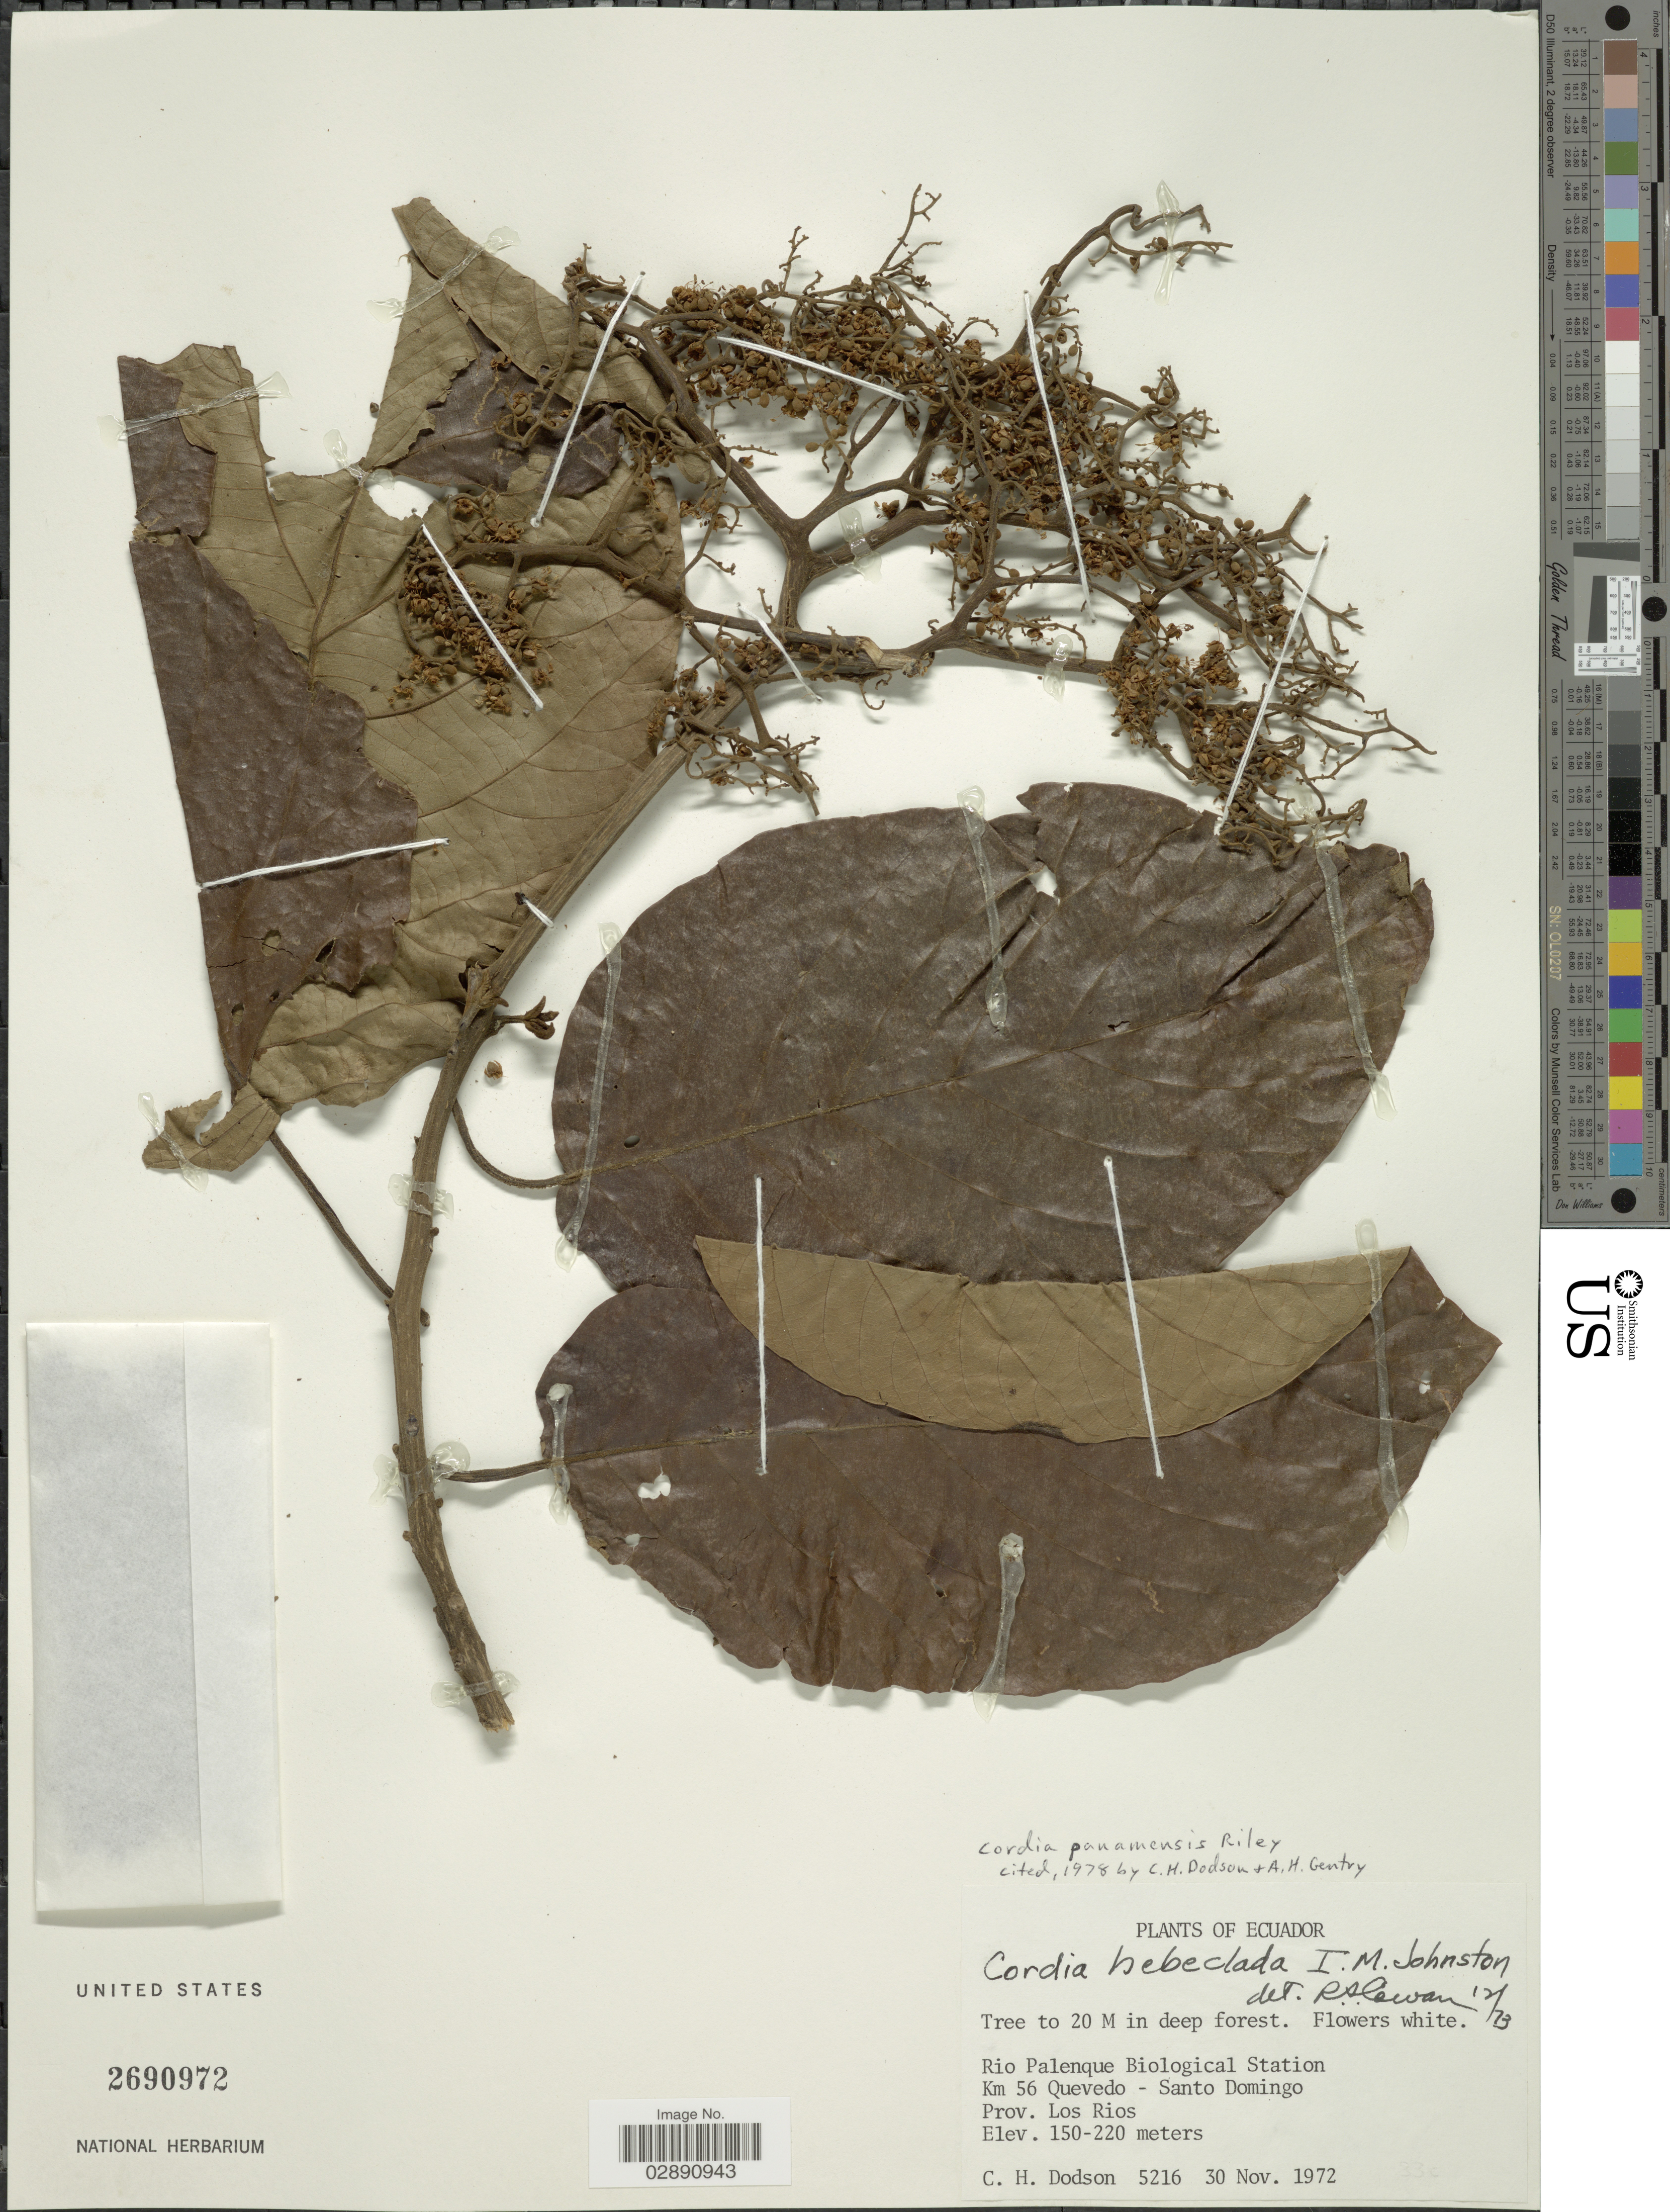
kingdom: Plantae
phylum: Tracheophyta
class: Magnoliopsida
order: Boraginales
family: Cordiaceae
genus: Cordia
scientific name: Cordia hebeclada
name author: I.M. Johnst.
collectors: C. H. Dodson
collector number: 5216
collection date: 1972-11-30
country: Ecuador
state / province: Los Ríos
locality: Rio Palenque Biological Station. Km 56 Quevedo - Santo Domingo.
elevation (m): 150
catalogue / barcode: US 2690972